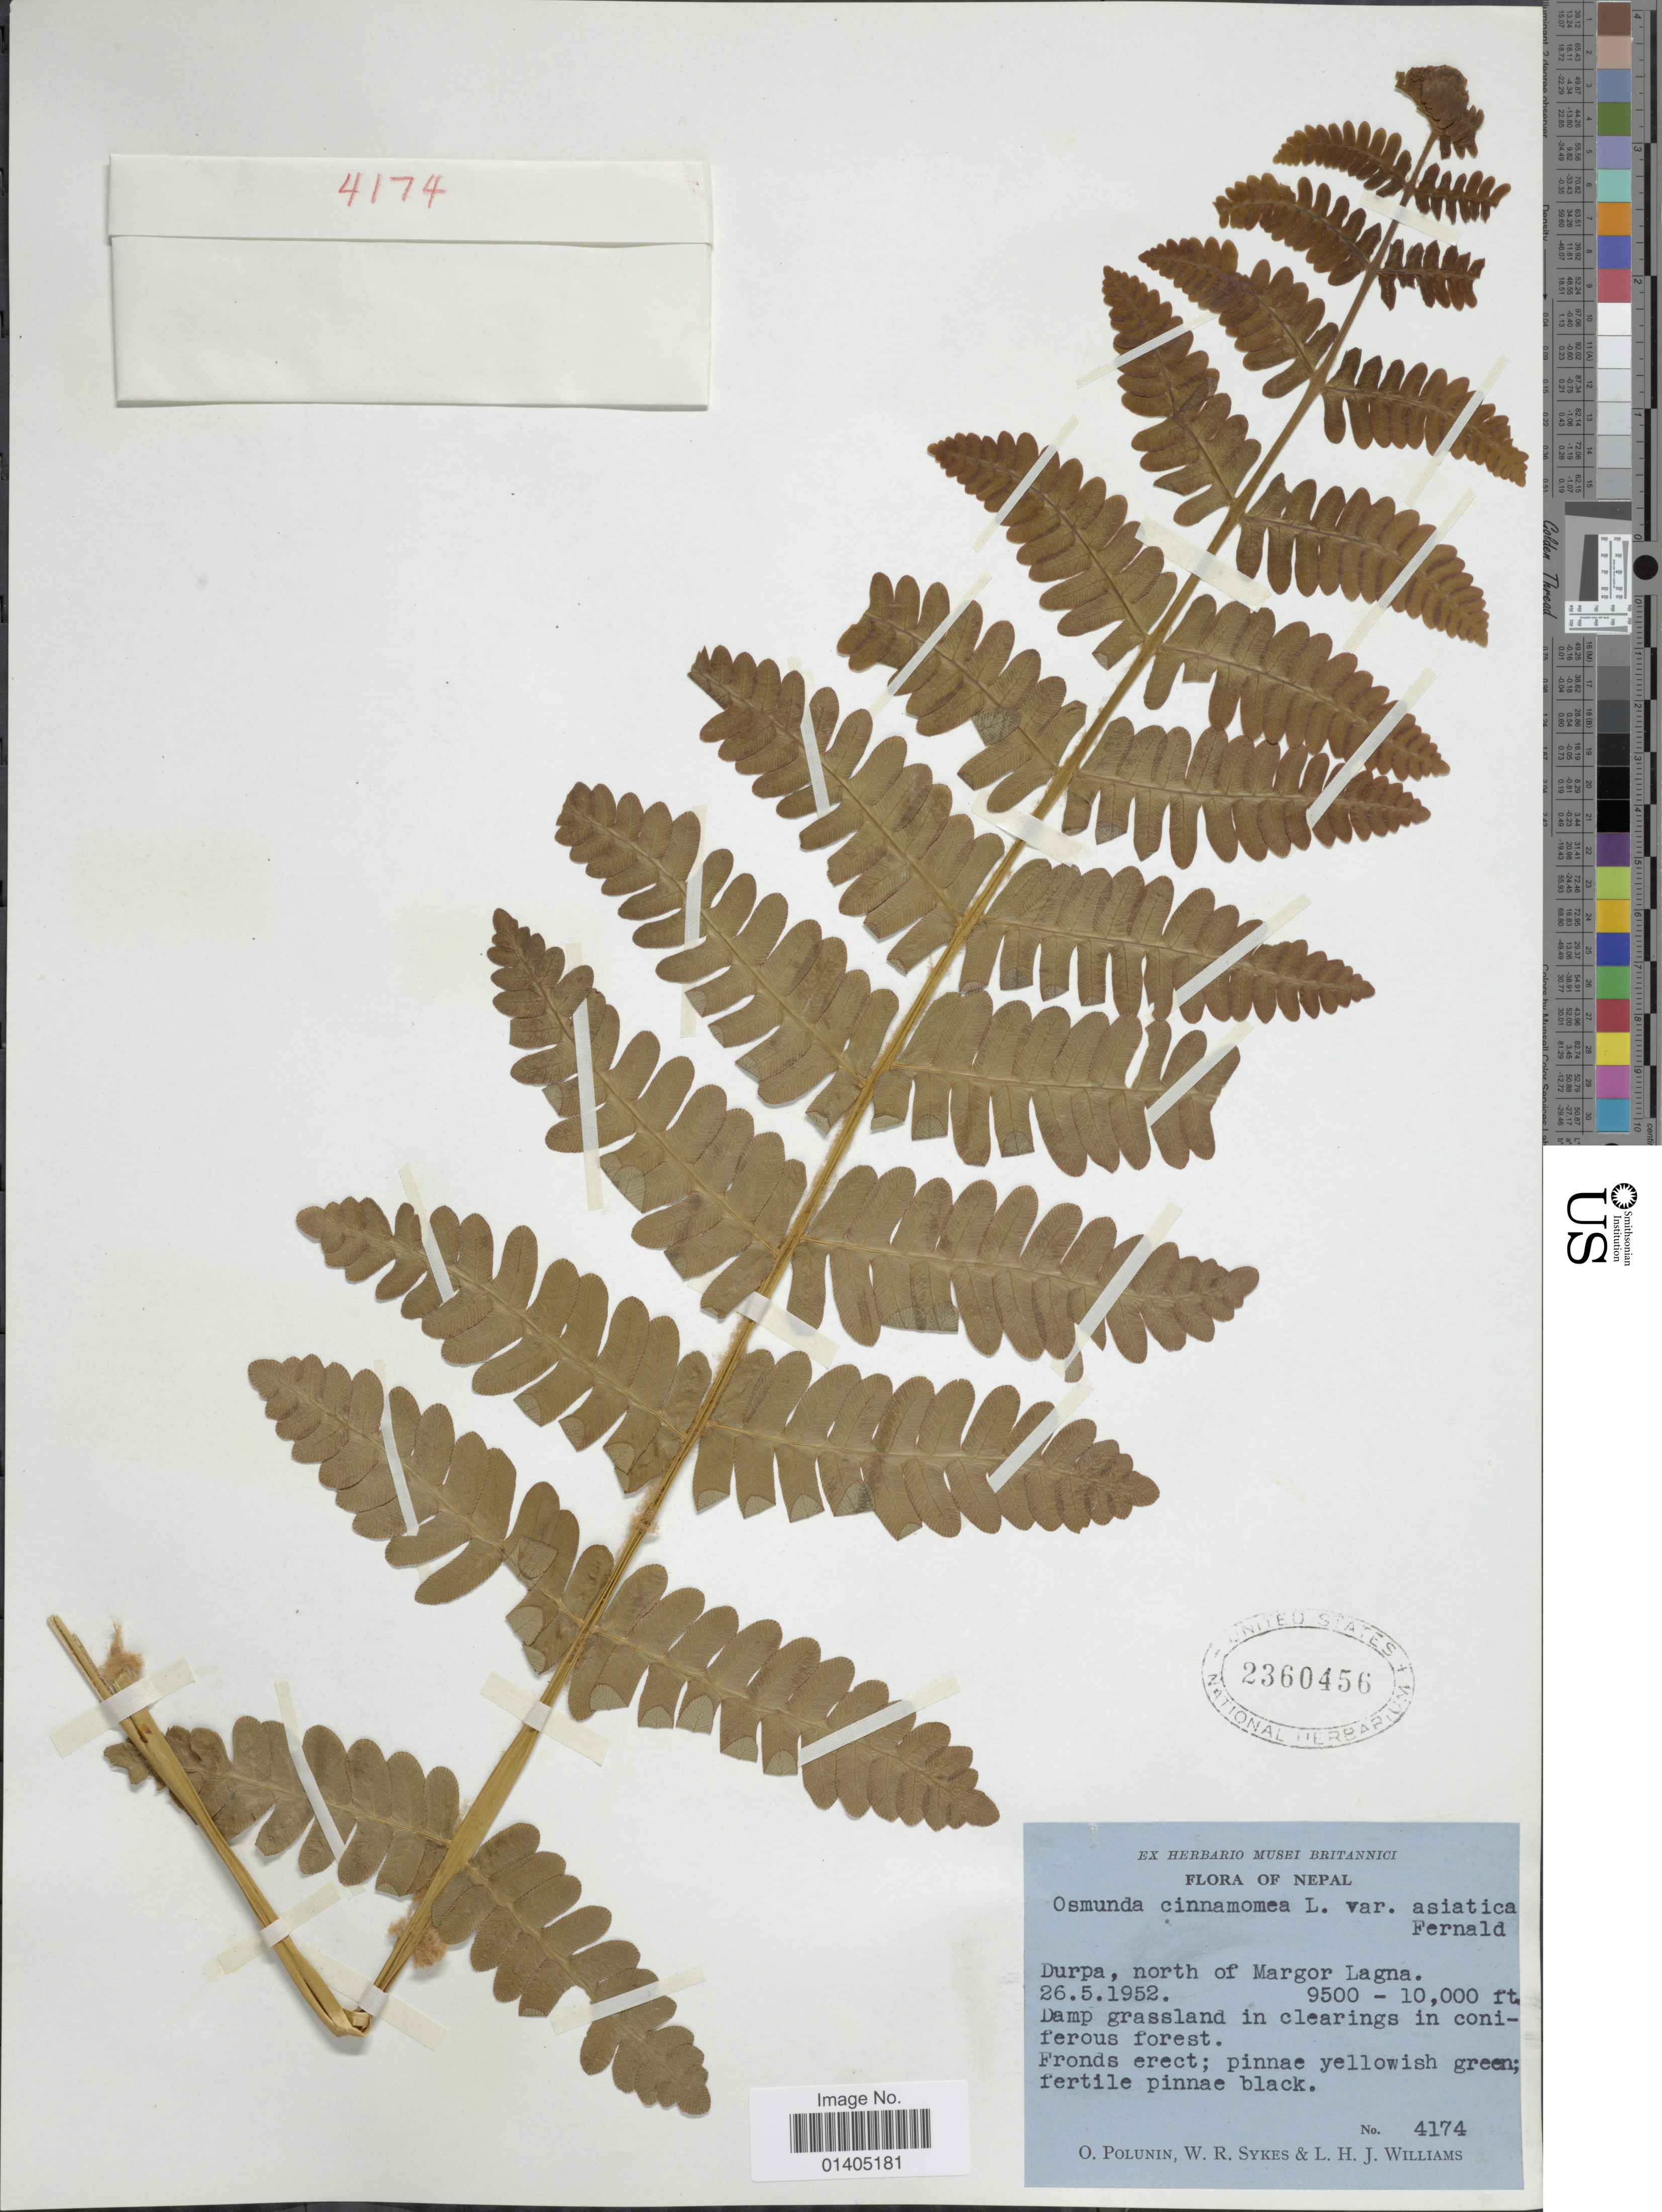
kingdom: Plantae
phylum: Tracheophyta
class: Polypodiopsida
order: Osmundales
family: Osmundaceae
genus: Osmundastrum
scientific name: Osmundastrum cinnamomeum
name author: (L.) C. Presl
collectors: O. V. Polunin, W. R. Sykes & L. H. J. Williams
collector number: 4174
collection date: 1952-05-26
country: Nepal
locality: Durpa, north of Margor Lagna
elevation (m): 2896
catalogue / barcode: US 2360456